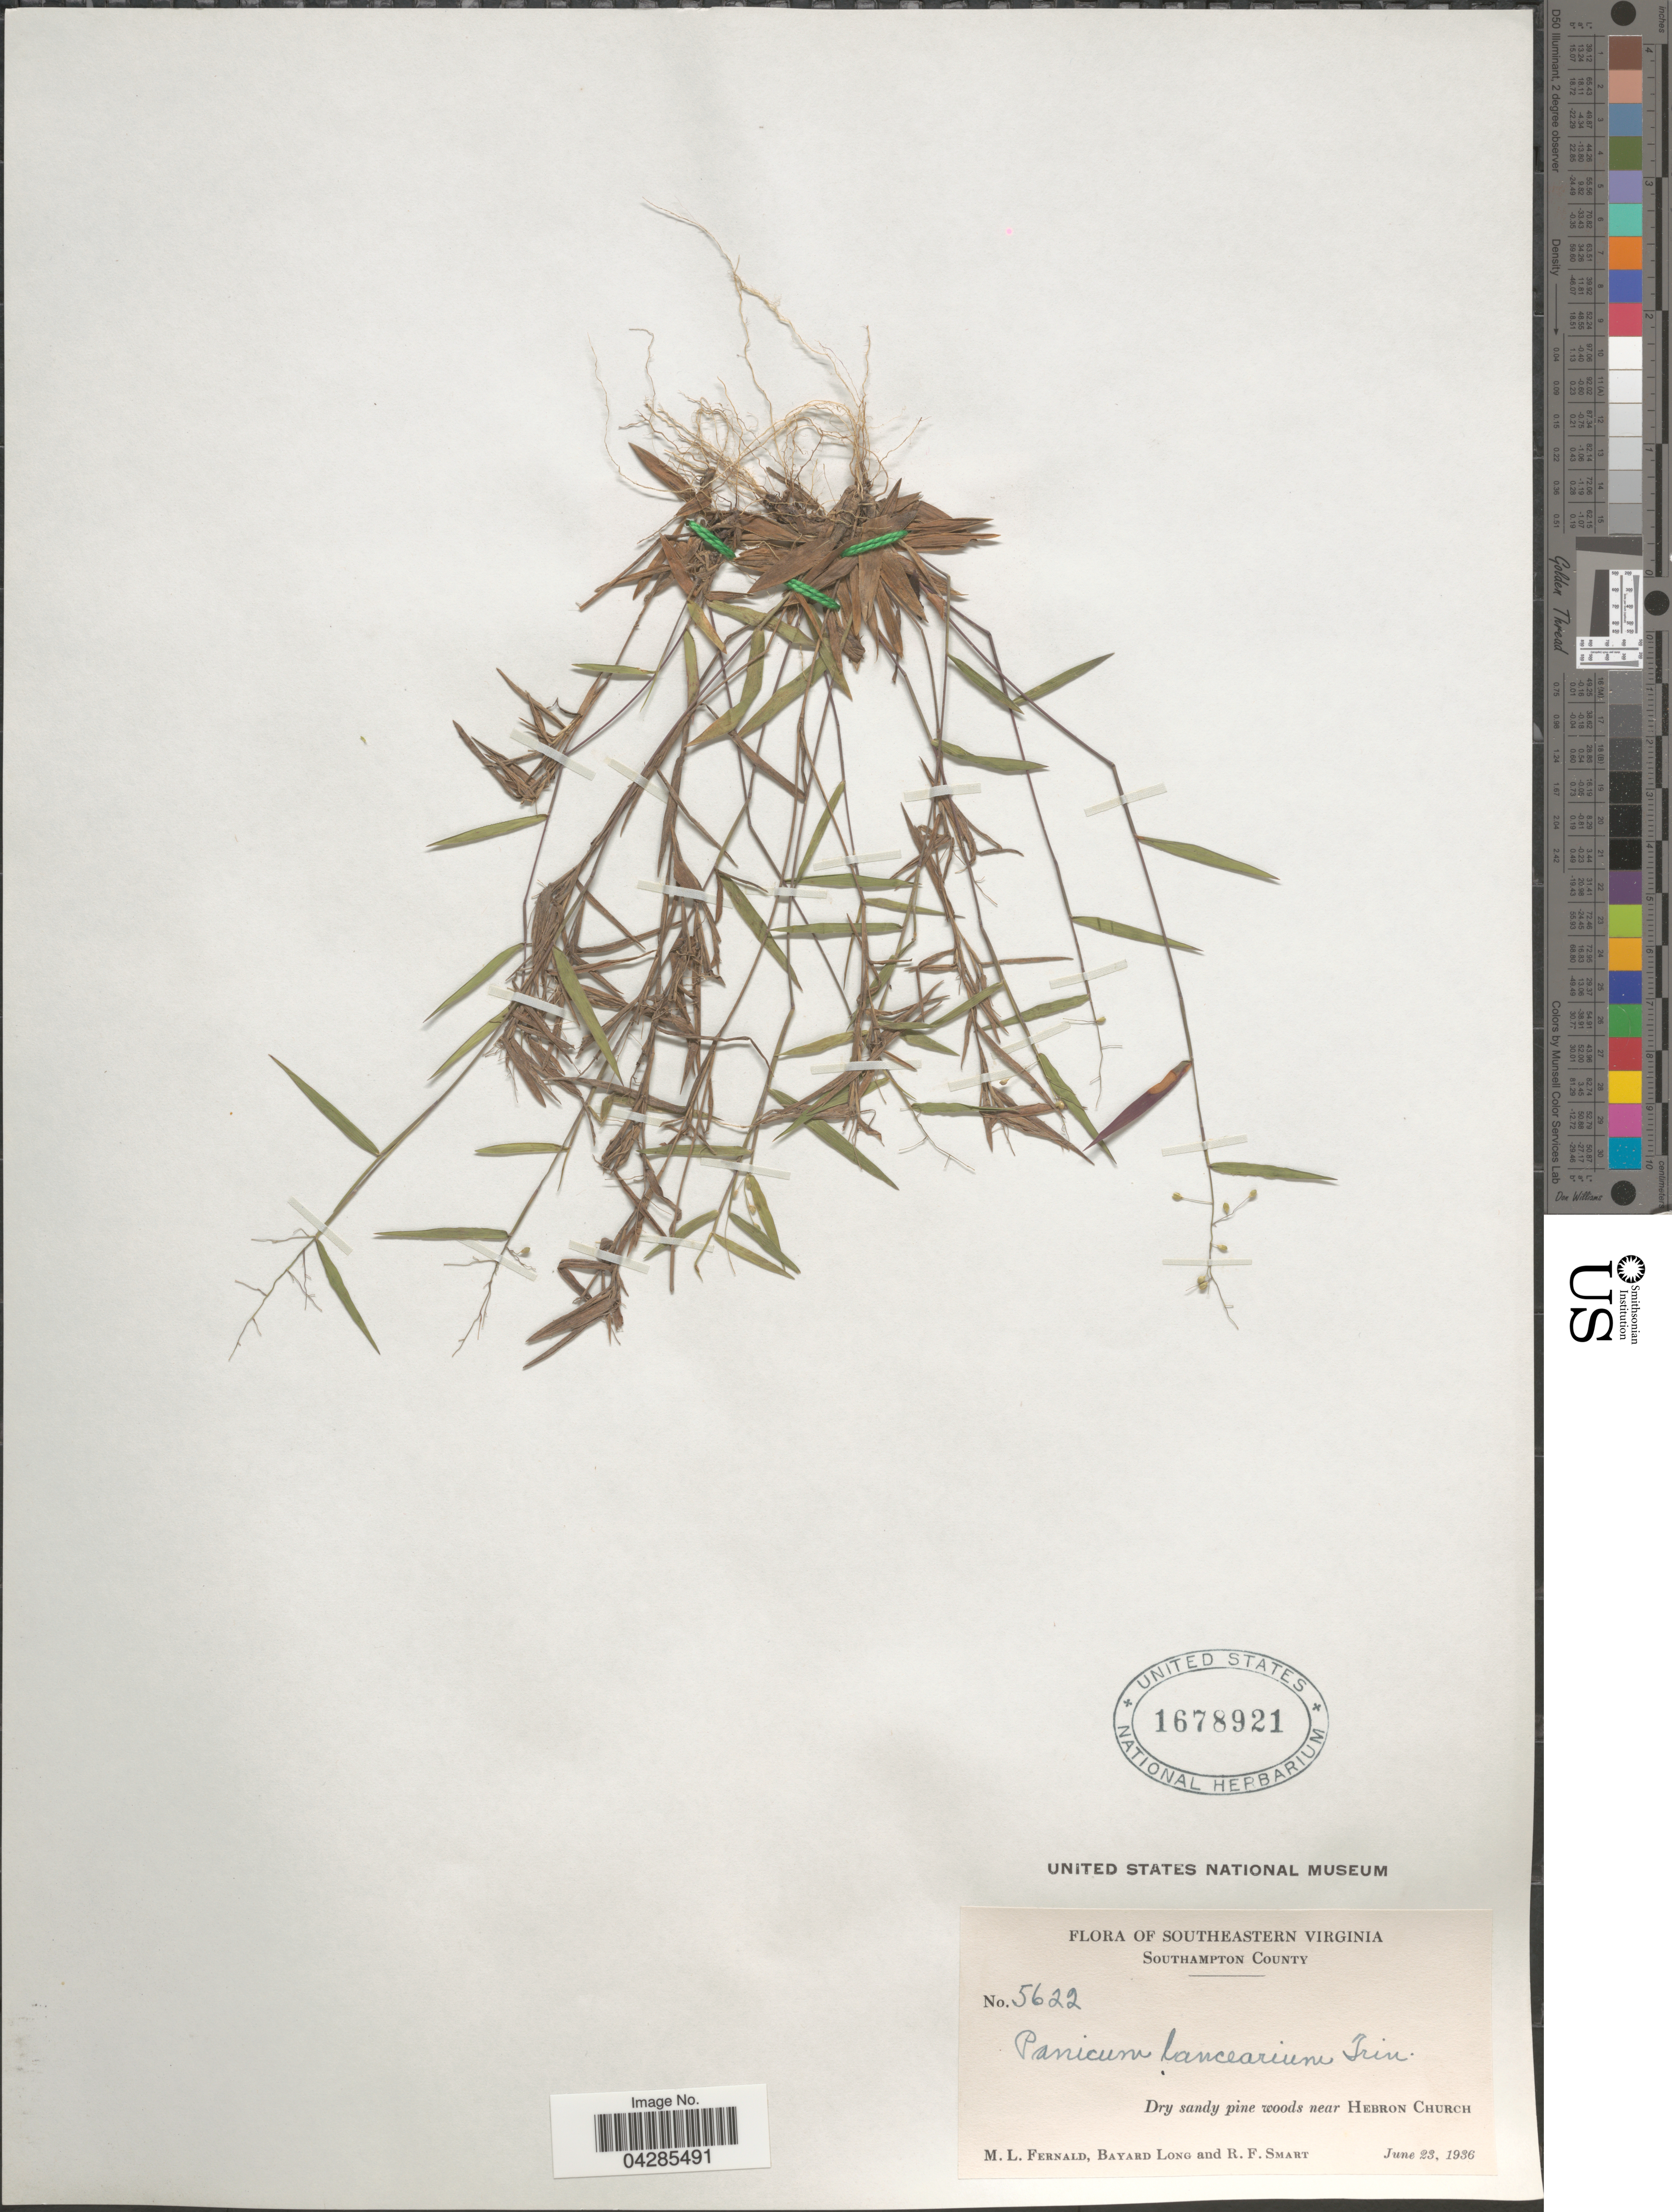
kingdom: Plantae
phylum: Tracheophyta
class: Liliopsida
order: Poales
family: Poaceae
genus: Dichanthelium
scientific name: Dichanthelium portoricense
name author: (Desv. ex Ham.) B.F. Hansen & Wunderlin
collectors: M. L. Fernald, B. Long & R. Smart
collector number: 5622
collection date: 1936-06-23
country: United States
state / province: Virginia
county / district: Southampton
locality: Southeastern Virginia. Southampton County. Dry sandy pine woods near Hebron Church.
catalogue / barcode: US 1678921